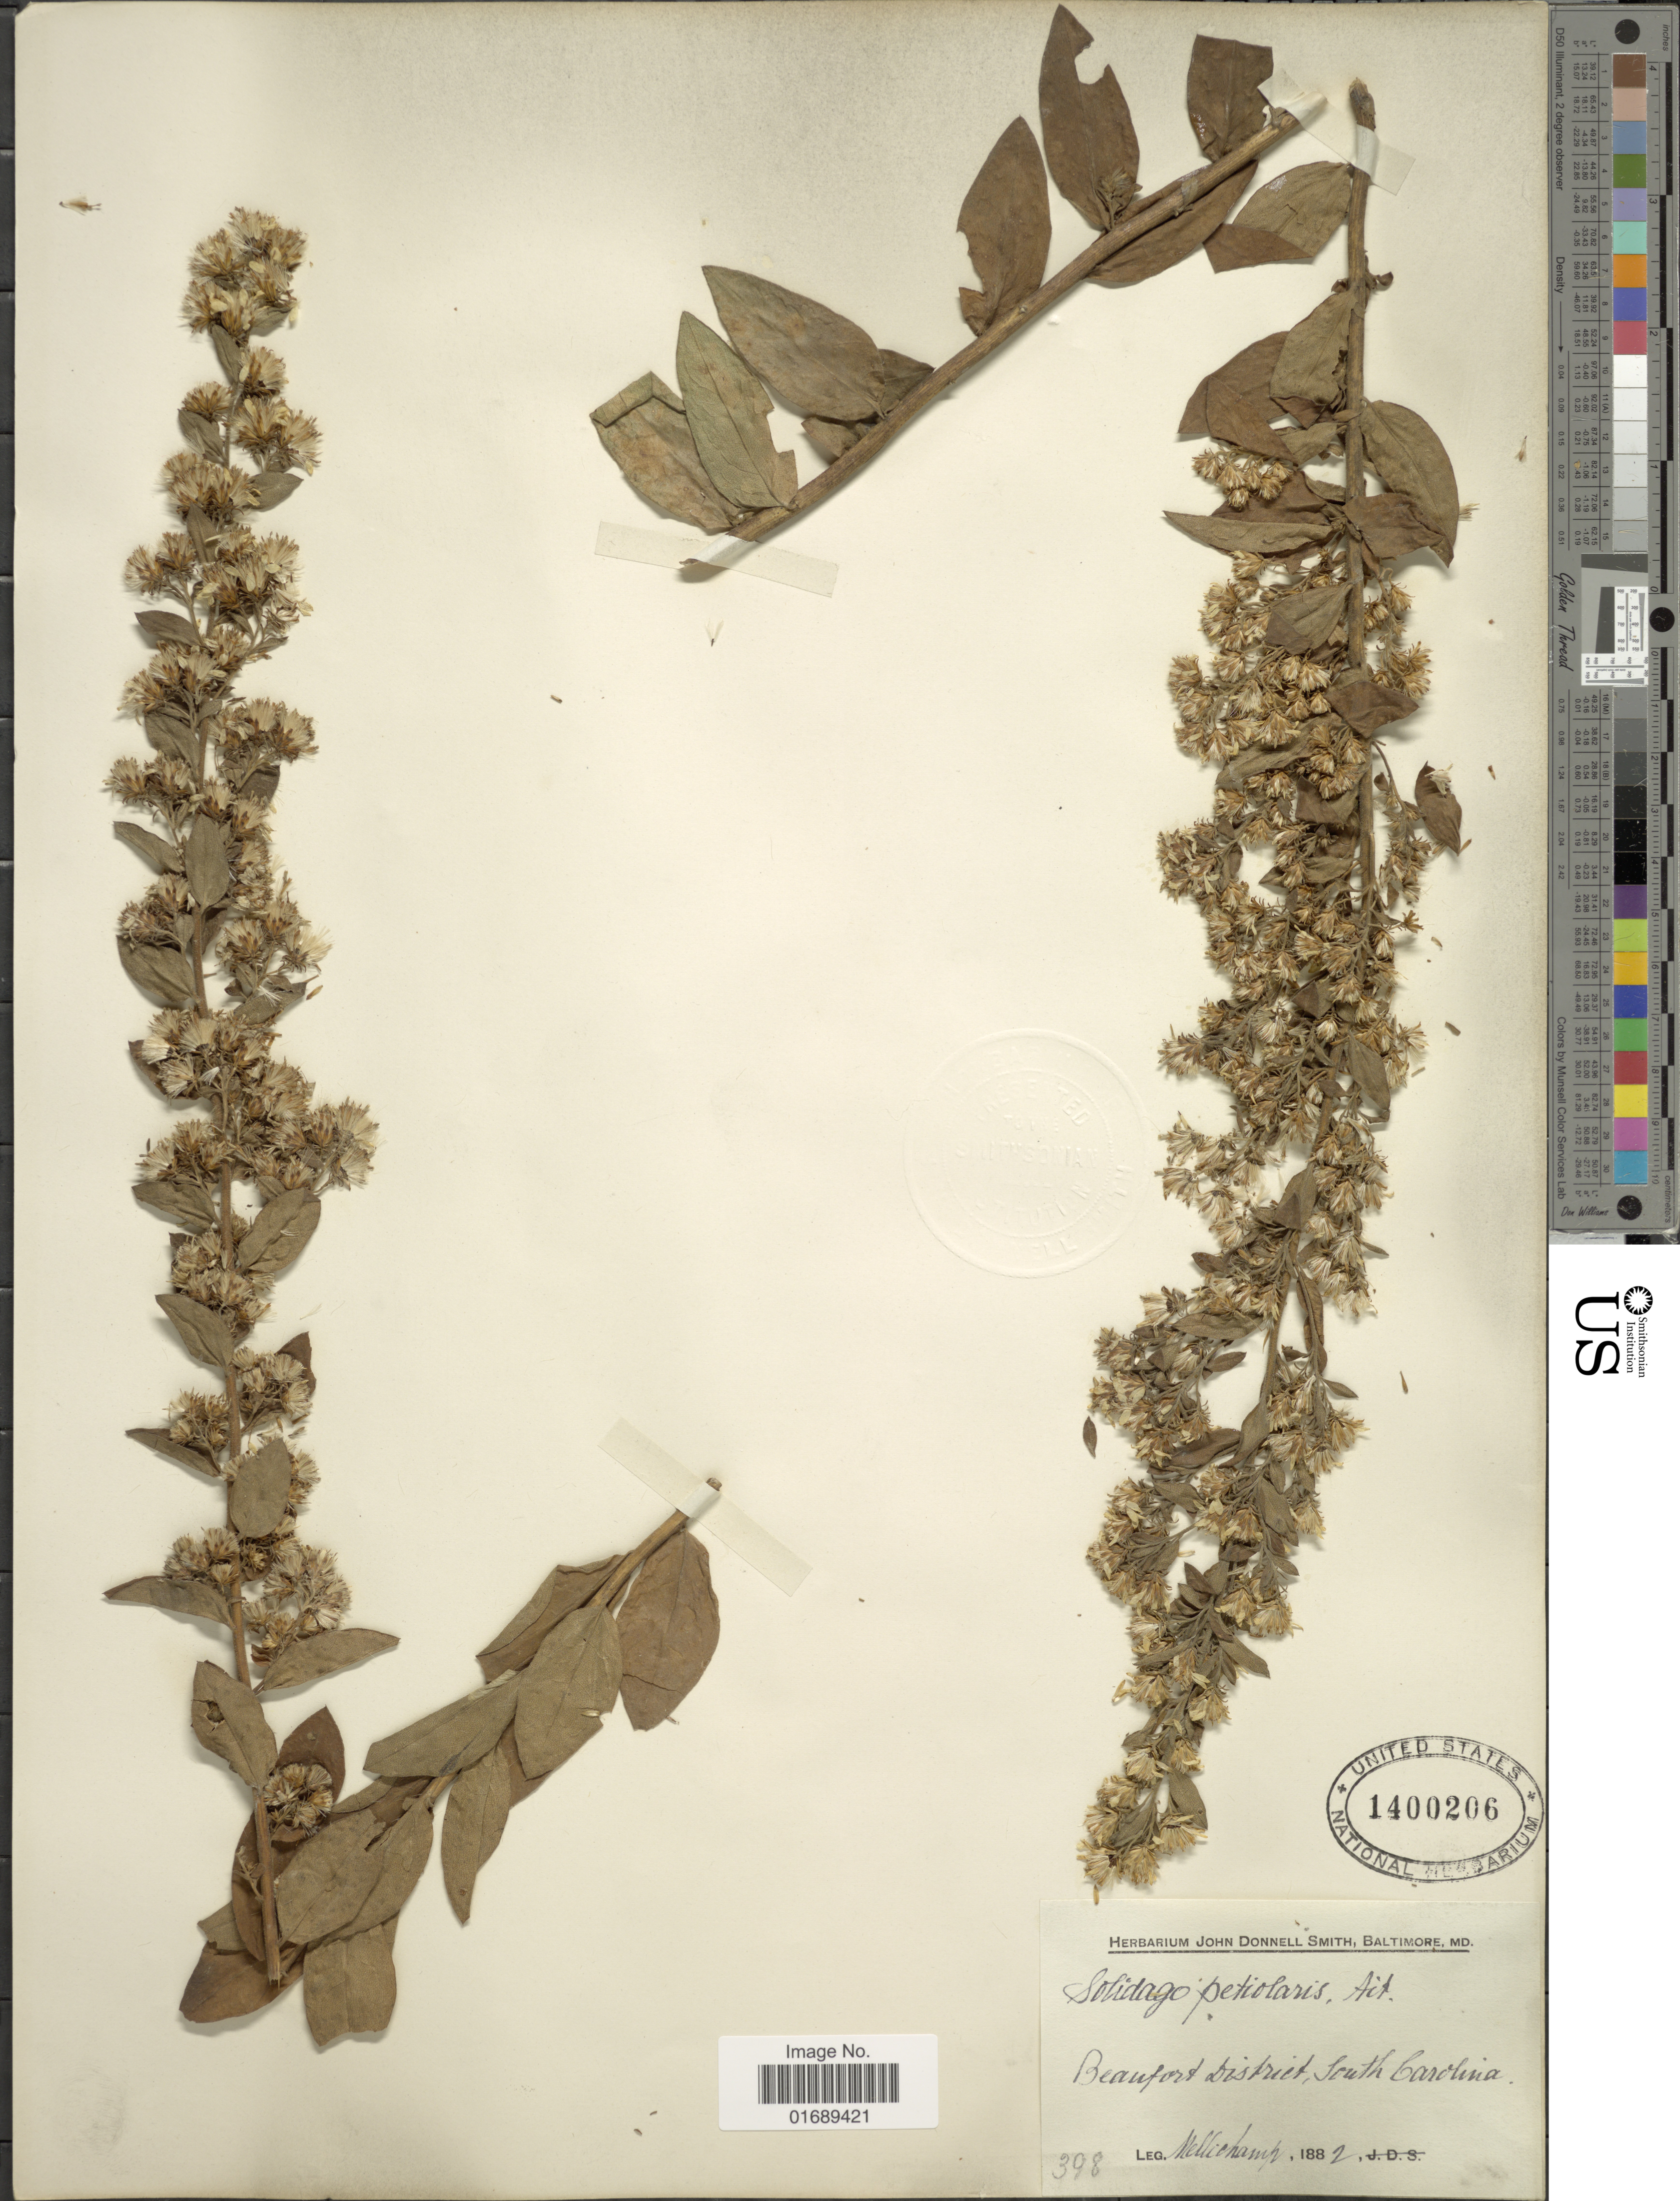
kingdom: Plantae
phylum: Tracheophyta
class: Magnoliopsida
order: Asterales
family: Asteraceae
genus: Solidago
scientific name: Solidago petiolaris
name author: Aiton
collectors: -. Mellichamp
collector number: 398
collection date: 1882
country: United States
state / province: South Carolina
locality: Beaufort District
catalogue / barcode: US 1400206